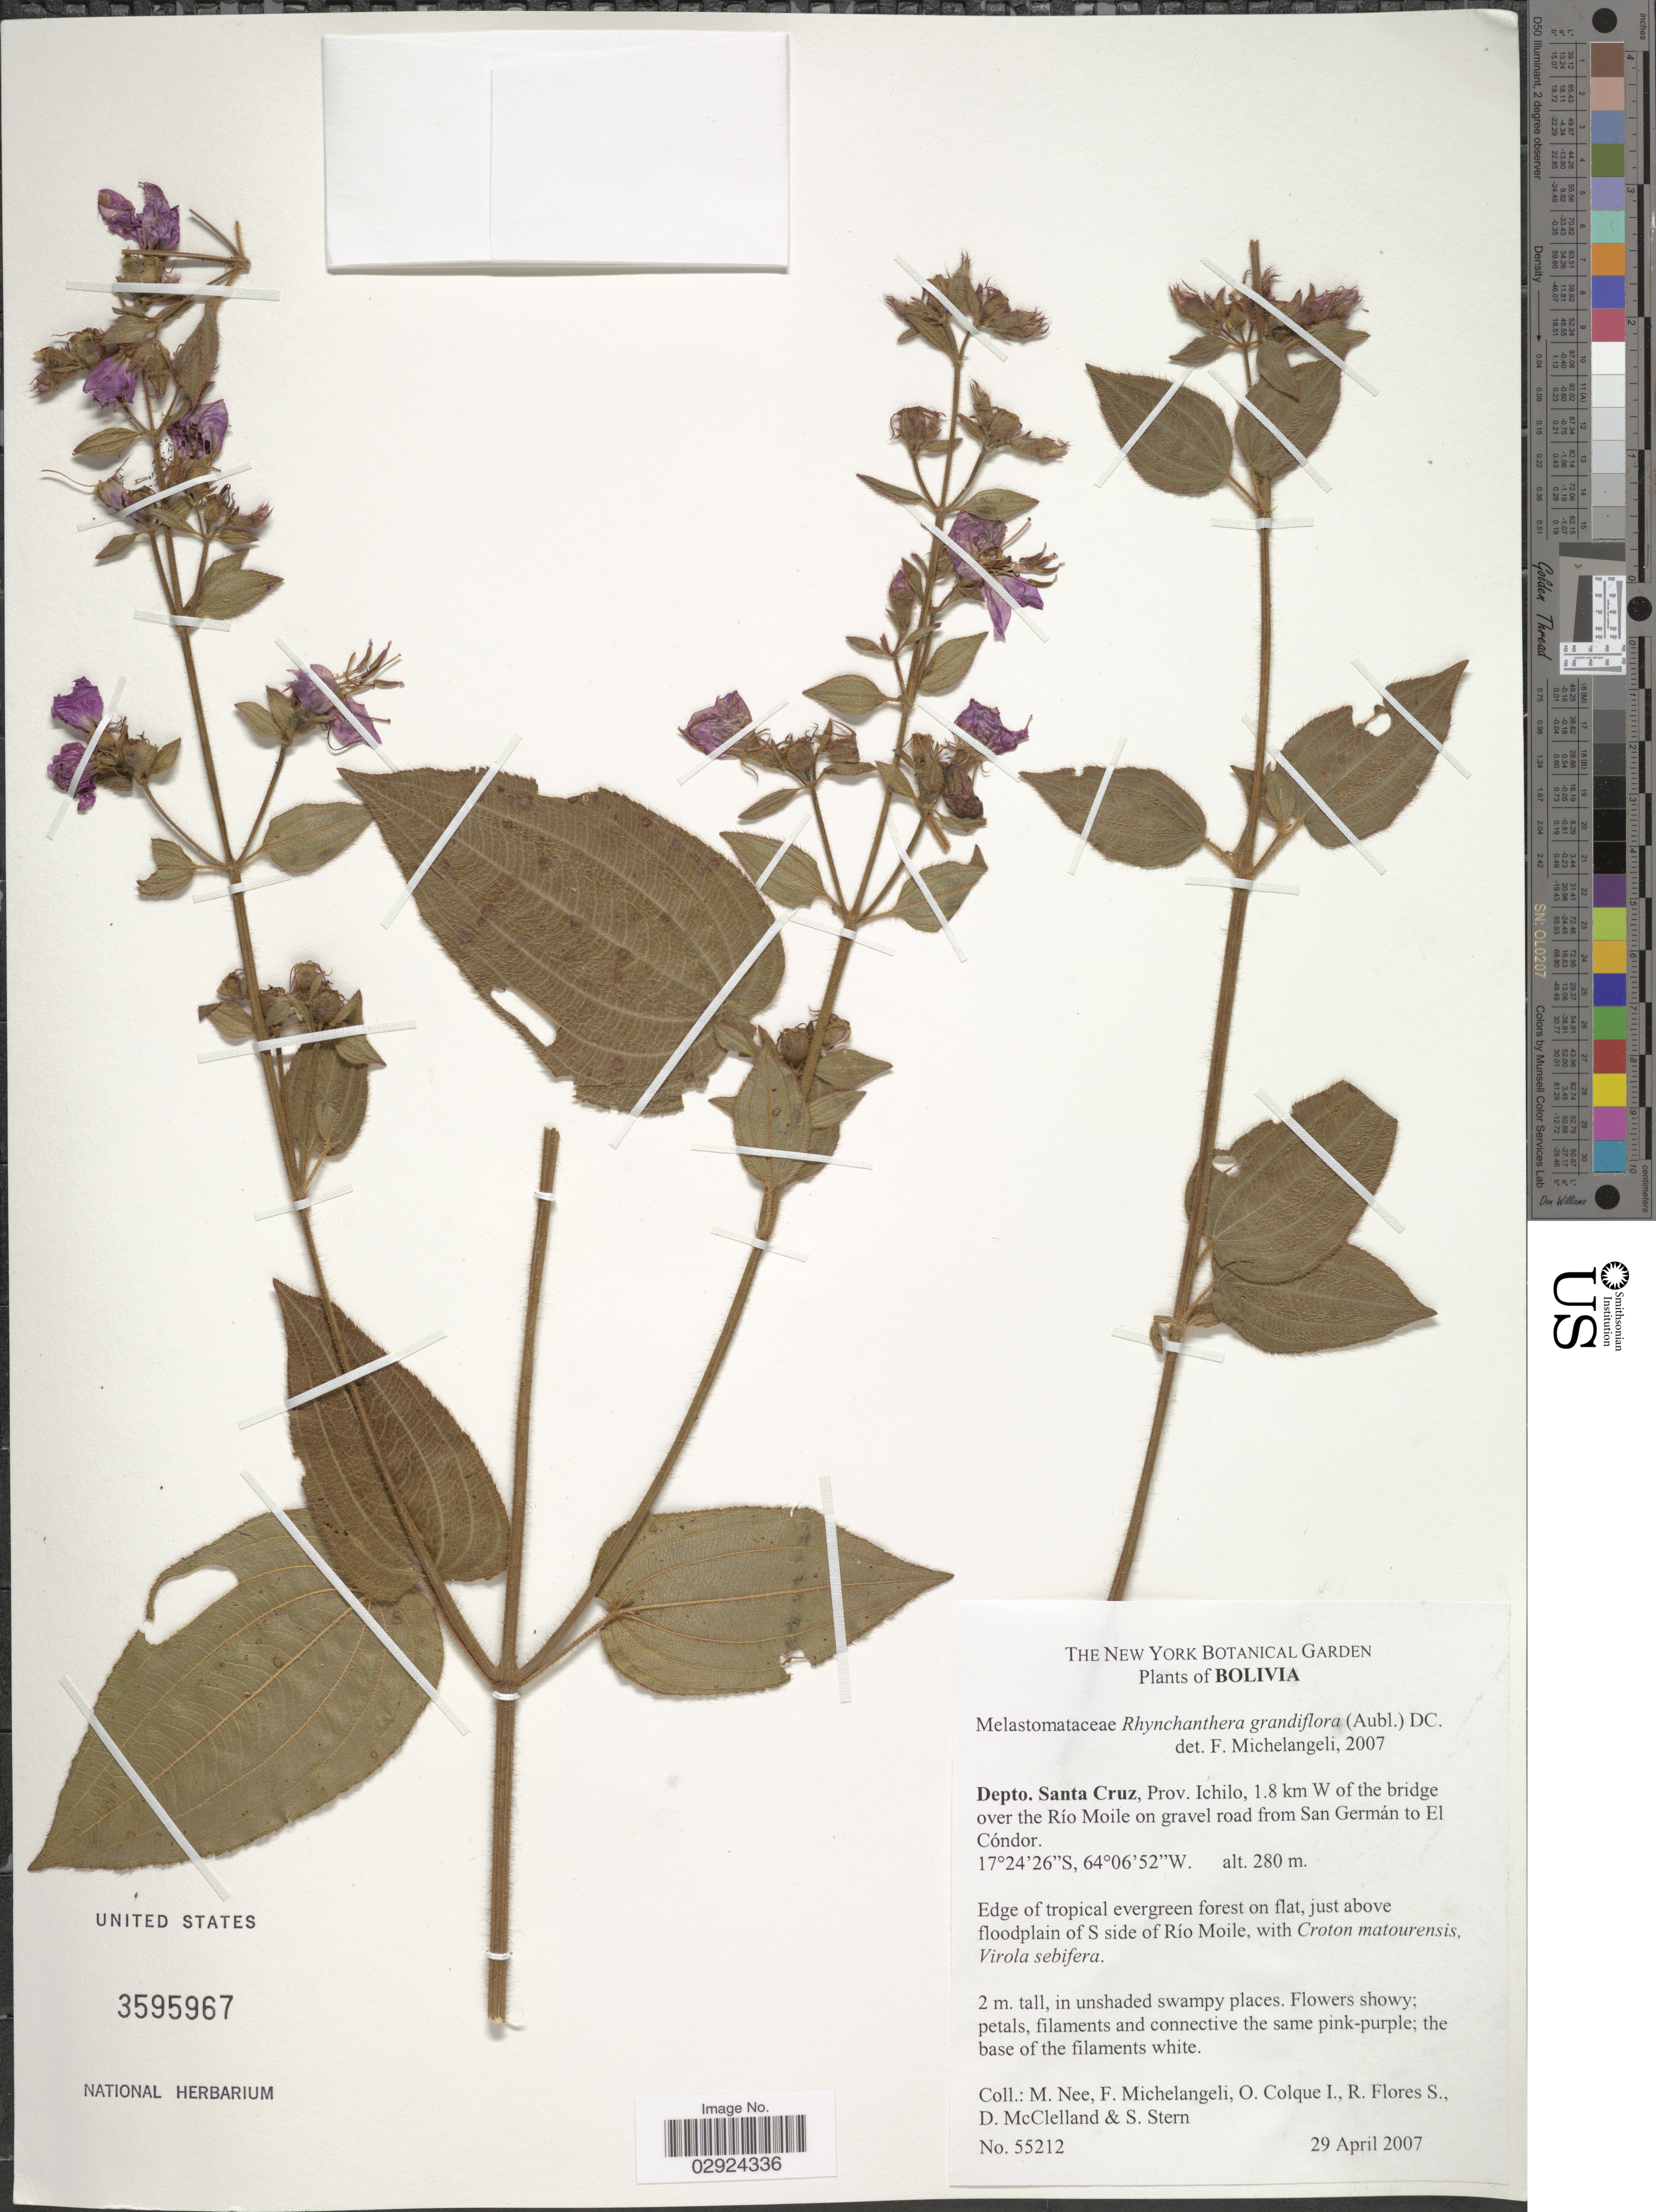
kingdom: Plantae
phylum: Tracheophyta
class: Magnoliopsida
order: Myrtales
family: Melastomataceae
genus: Rhynchanthera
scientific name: Rhynchanthera grandiflora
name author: (Aubl.) DC.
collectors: M. Nee, F. Michelangeli, O. Colque, R. Flores S. & et al.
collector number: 55212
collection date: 2007-04-29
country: Bolivia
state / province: Santa Cruz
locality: Depto. Santa Cruz, Prov. Ichilo, 1.8 km W of the bridge over the Río Moile on gravel road from San Germán to El Cóndor.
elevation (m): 280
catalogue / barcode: US 3595967